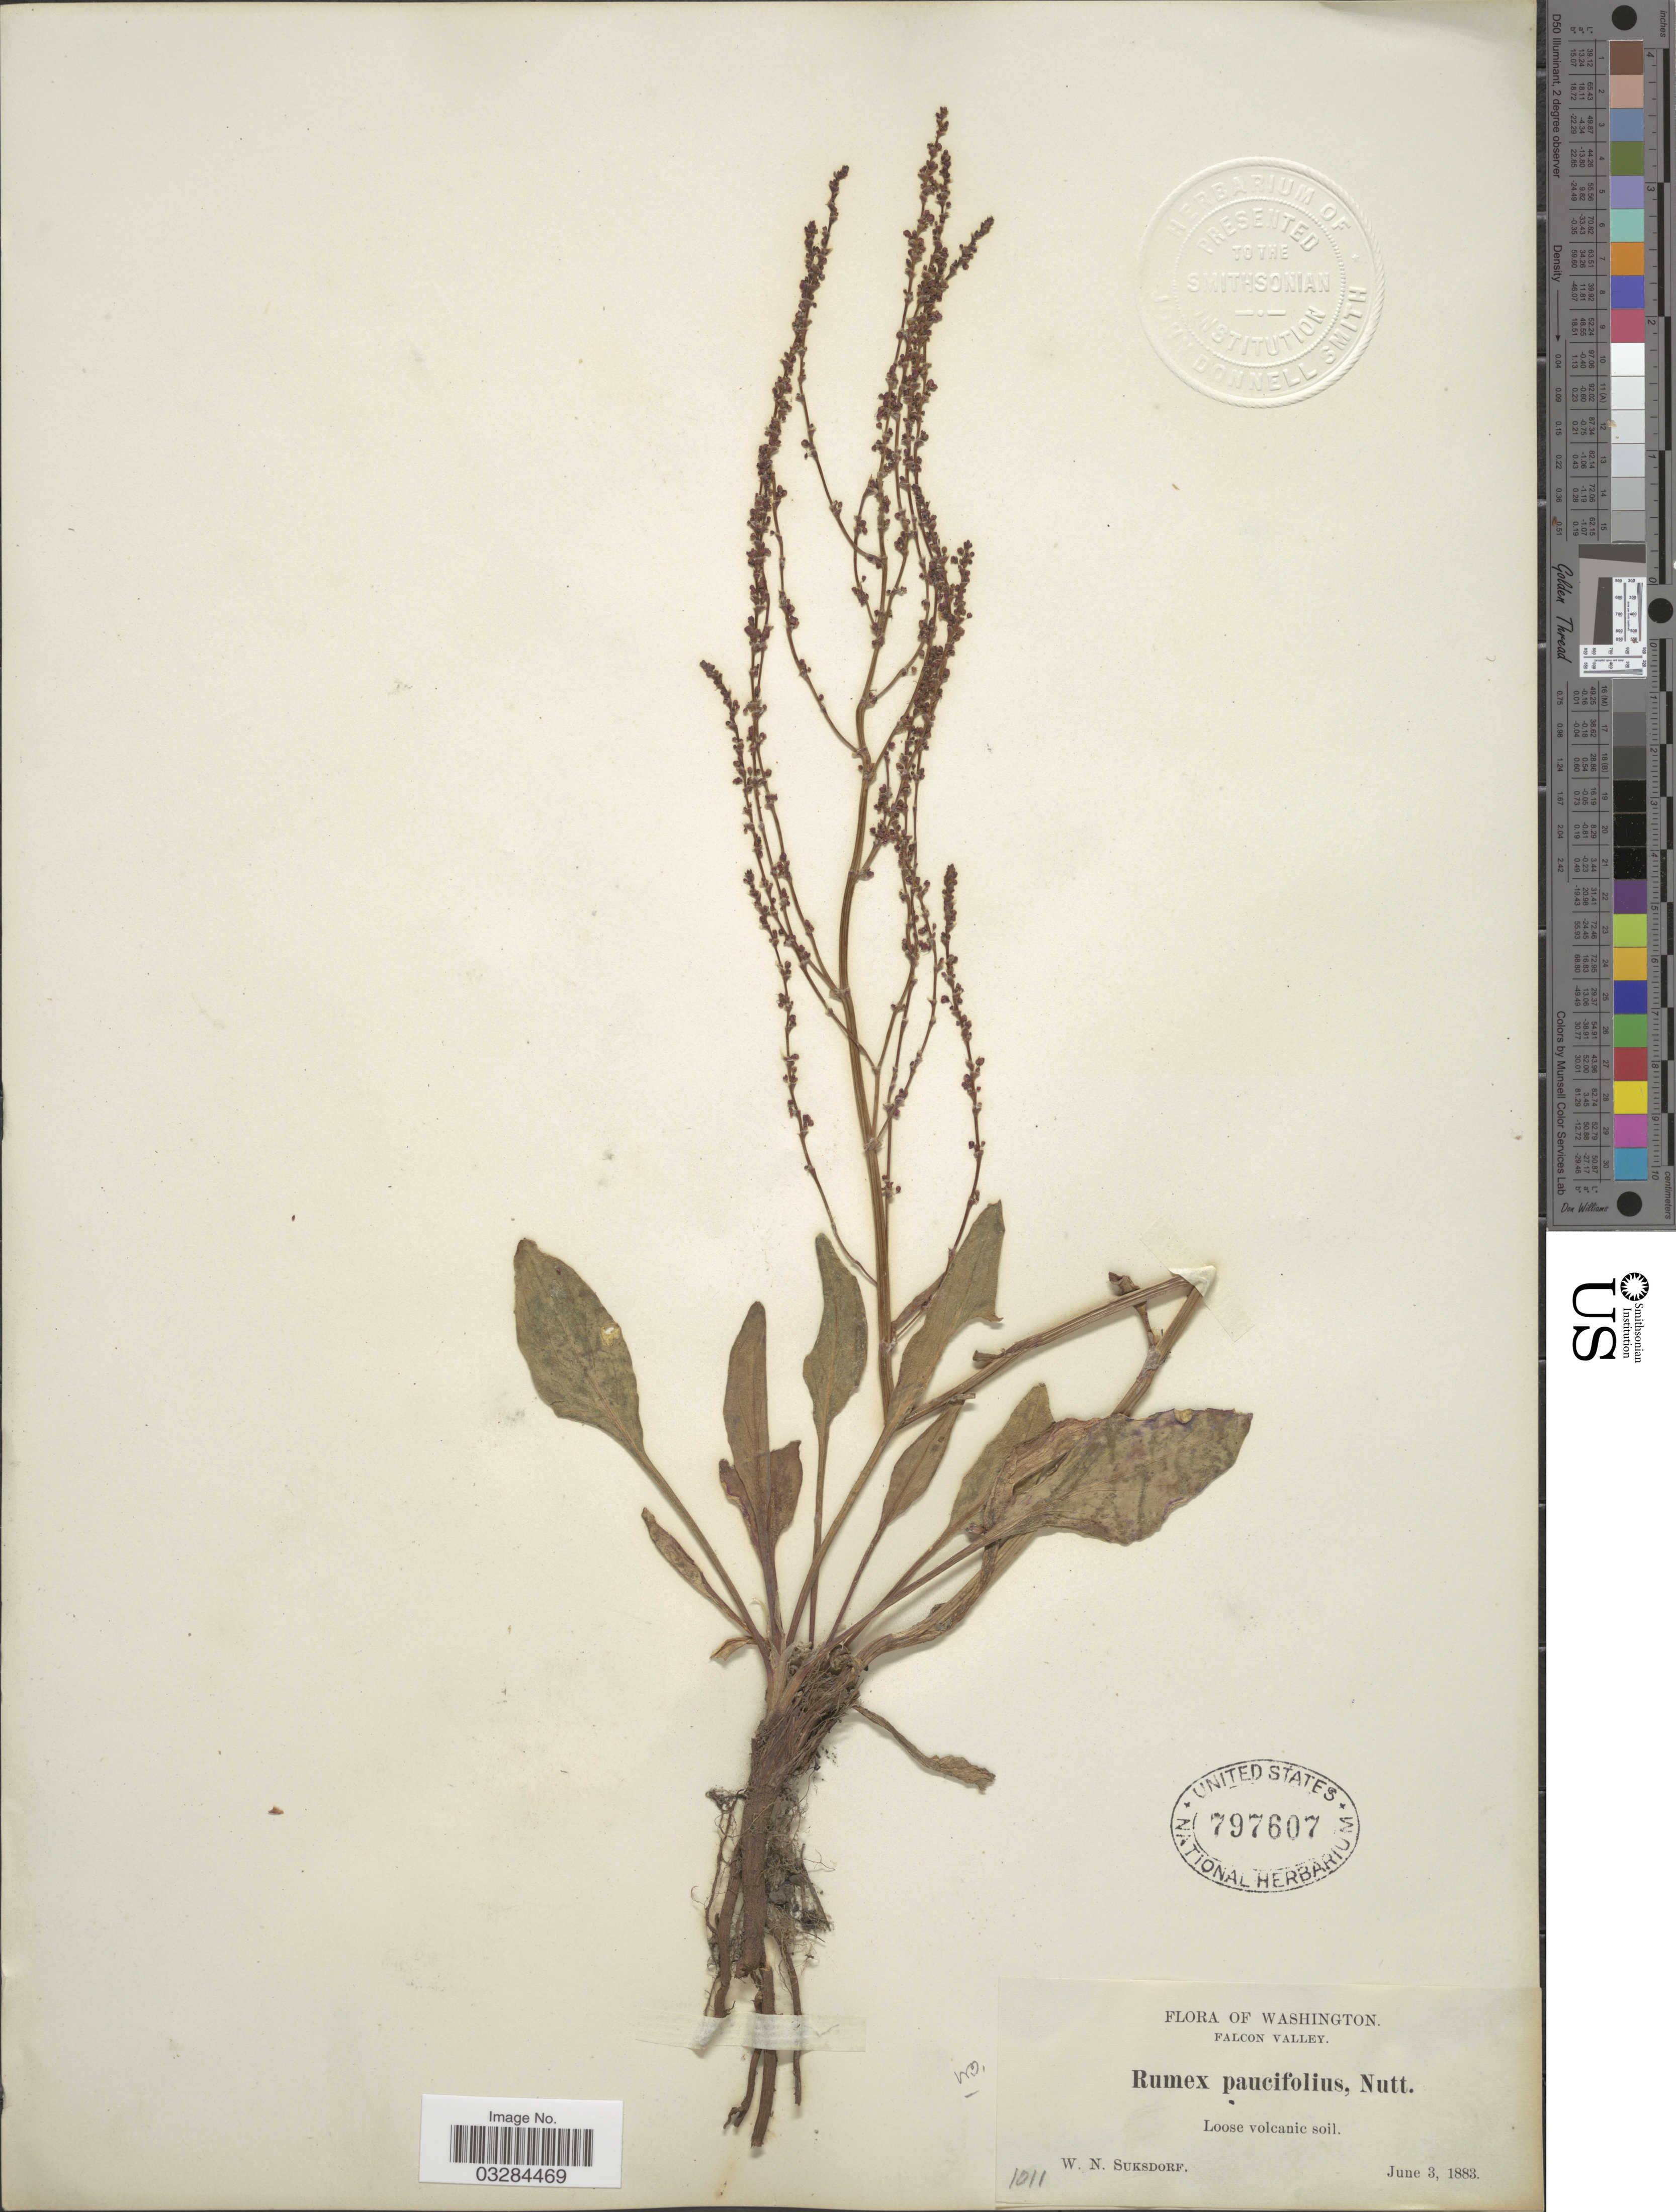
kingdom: Plantae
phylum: Tracheophyta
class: Magnoliopsida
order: Caryophyllales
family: Polygonaceae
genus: Rumex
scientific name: Rumex paucifolius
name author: Nutt.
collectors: W. N. Suksdorf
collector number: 1011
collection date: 1883-06-03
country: United States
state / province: Washington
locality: Falcon Valley. Loose volcanic soil.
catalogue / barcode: US 797607